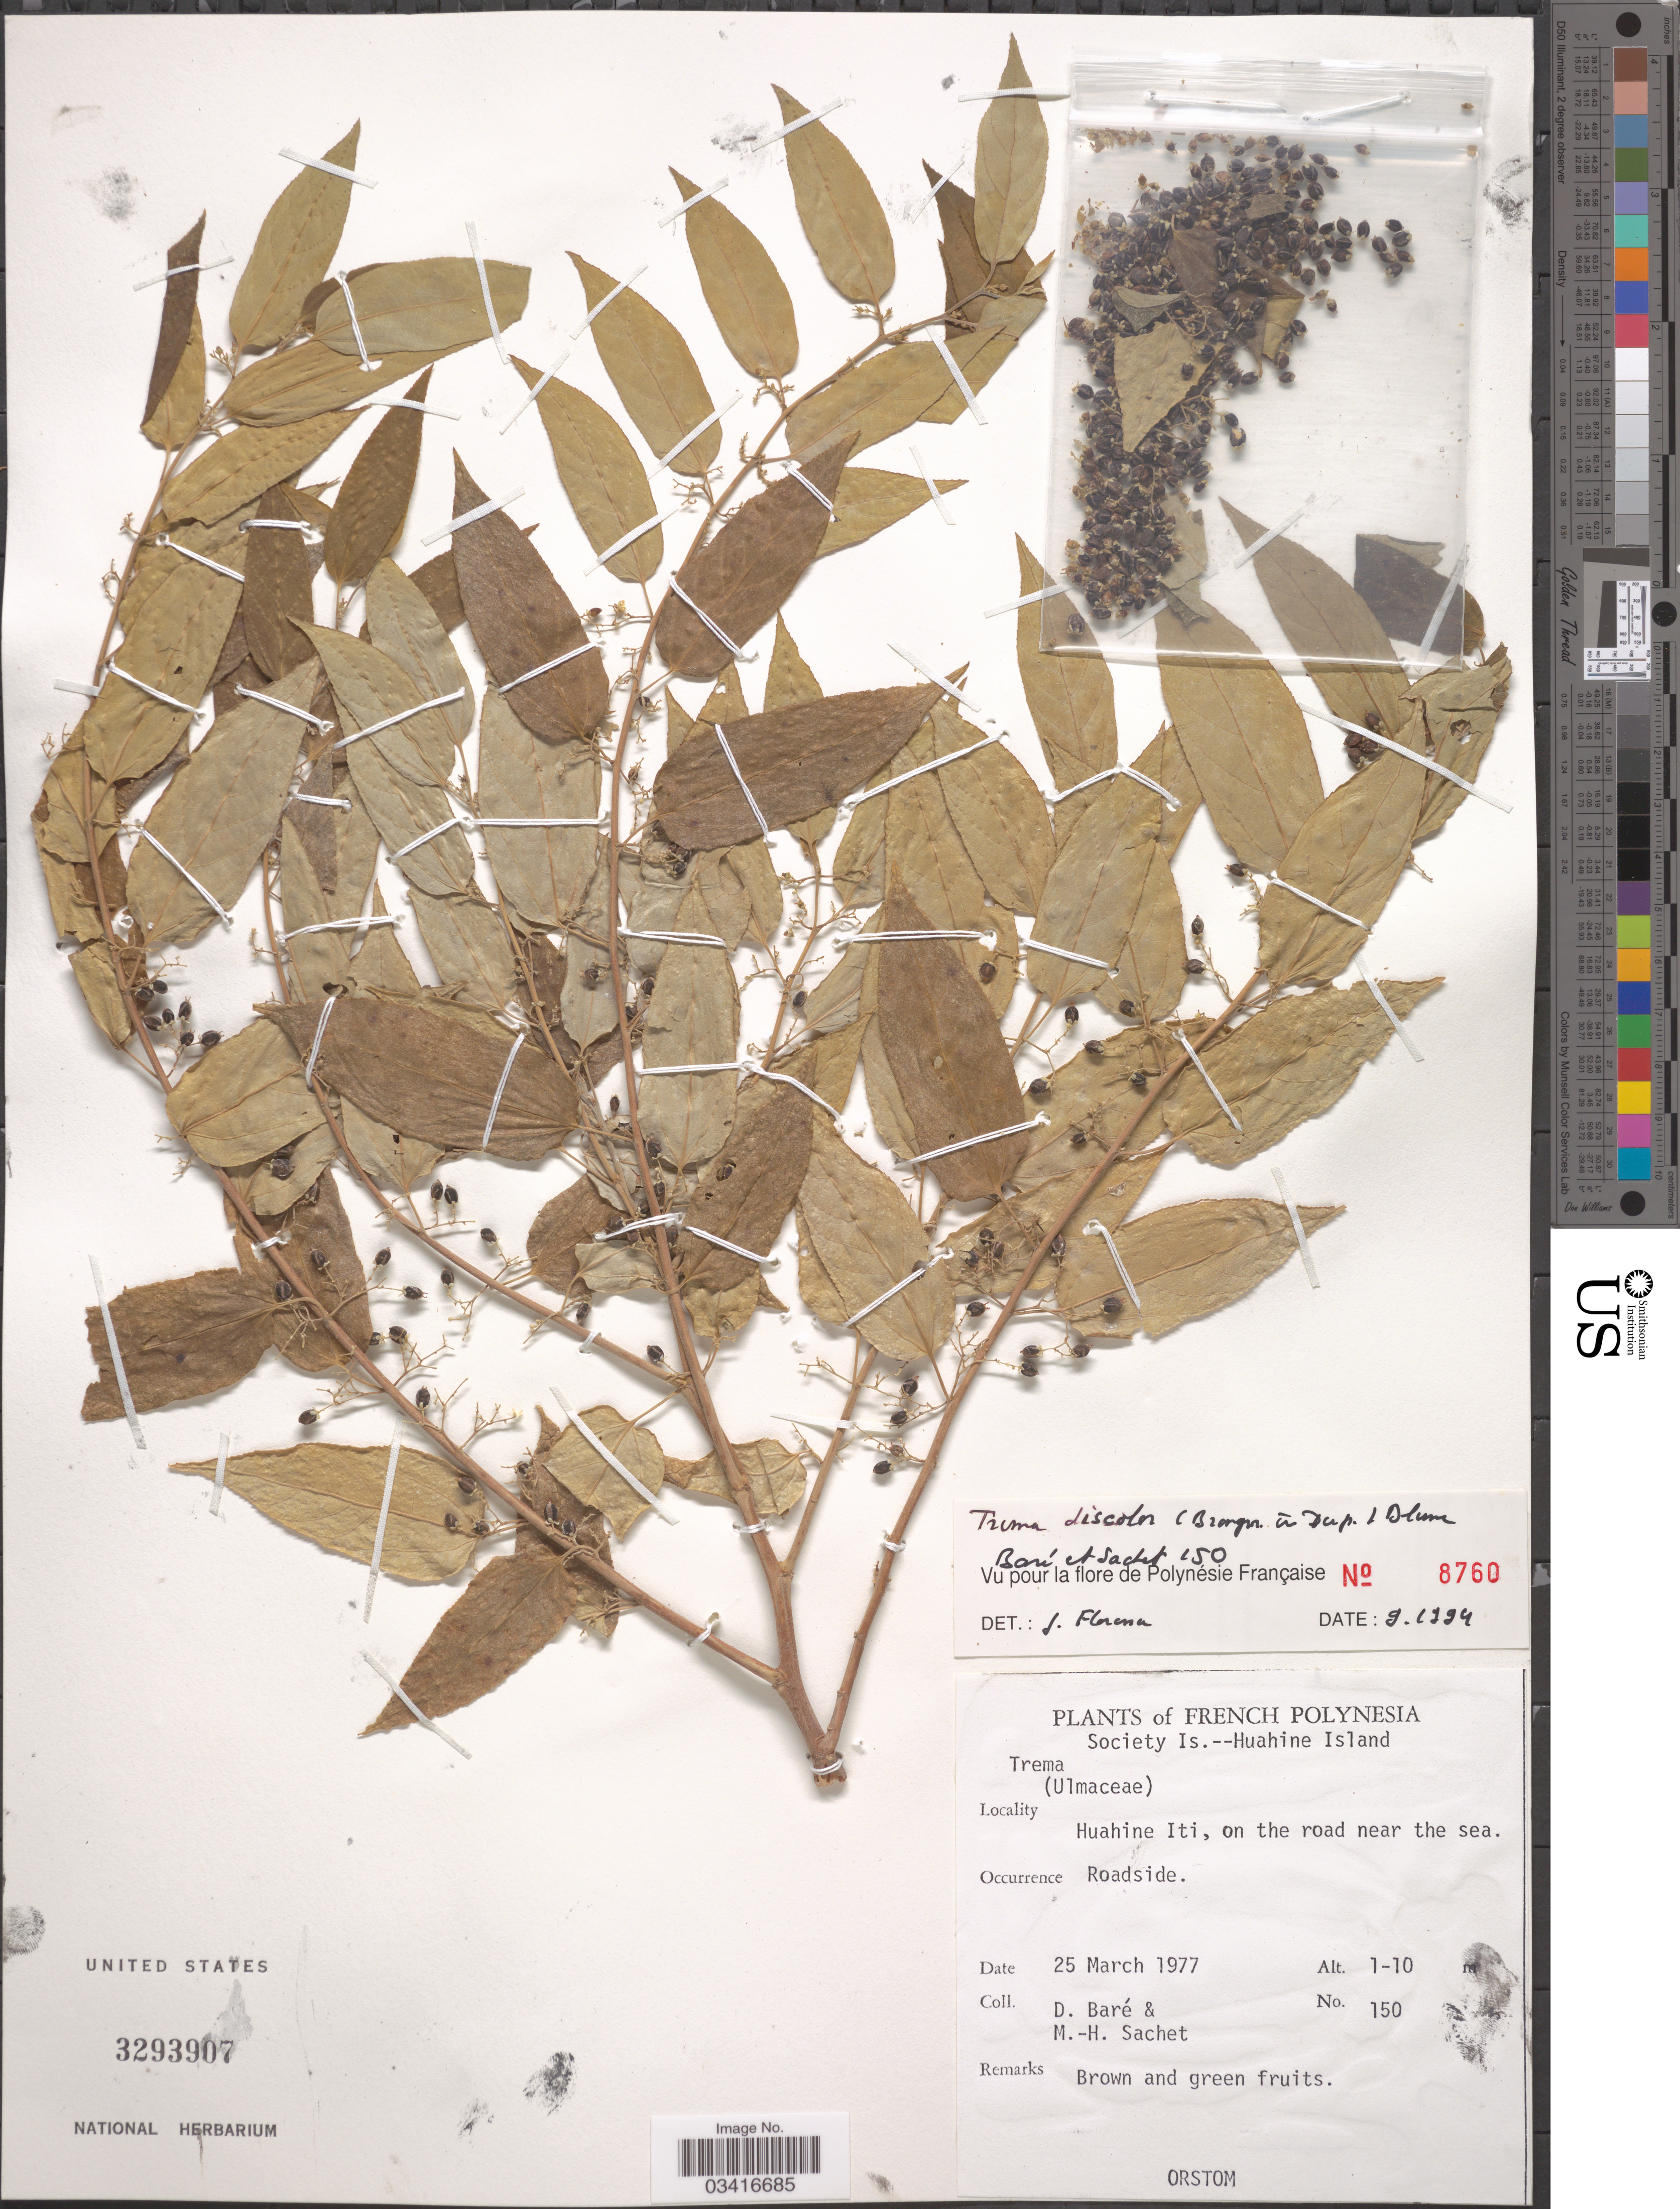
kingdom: Plantae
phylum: Tracheophyta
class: Magnoliopsida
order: Rosales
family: Cannabaceae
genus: Trema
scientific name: Trema discolor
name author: Blume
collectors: D. Baré & M.-H. Sachet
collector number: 150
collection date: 1977-03-25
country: French Polynesia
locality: Society Is. --Huahine Island. Huahine Iti, on the road near the sea.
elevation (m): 1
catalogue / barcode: US 3293907